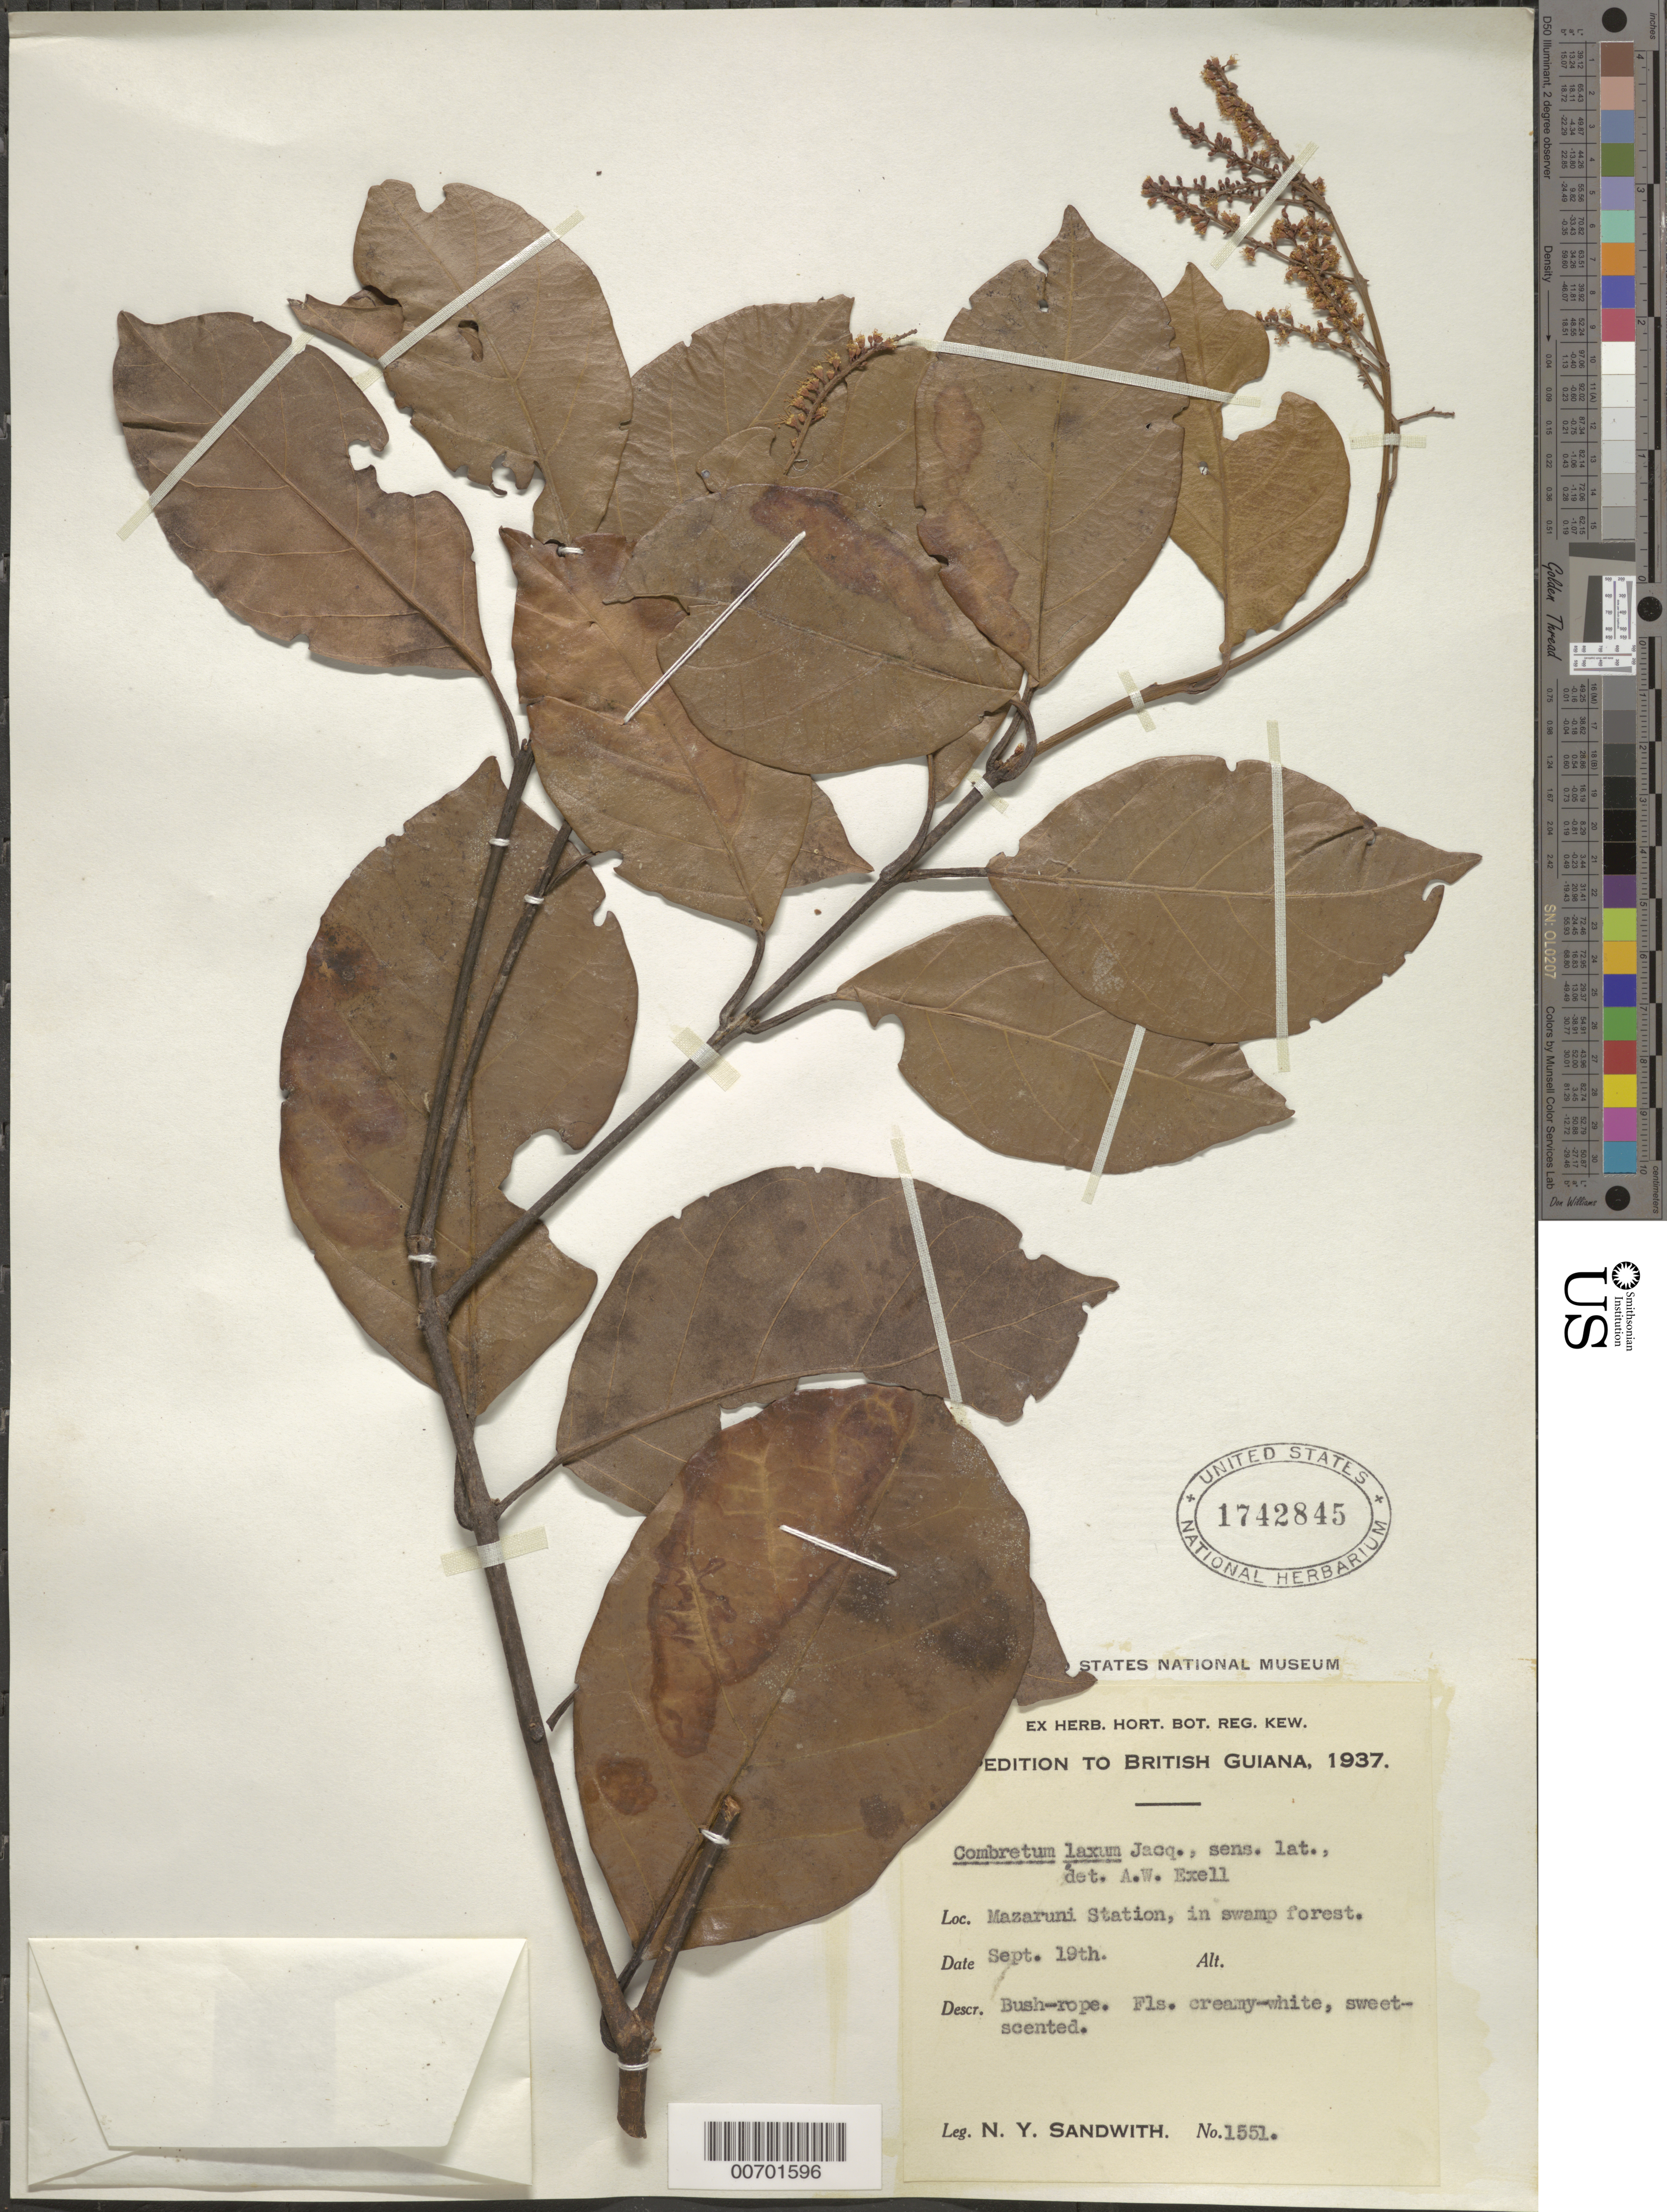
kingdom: Plantae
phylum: Tracheophyta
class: Magnoliopsida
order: Myrtales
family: Combretaceae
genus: Combretum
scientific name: Combretum laxum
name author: Jacq.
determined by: Exell, A. W.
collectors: N. Y. Sandwith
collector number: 1551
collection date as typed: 19-Sep-37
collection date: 1937-09-19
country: Guyana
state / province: Cuyuni-Mazaruni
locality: Mazaruni Station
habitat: Swamp forest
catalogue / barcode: US 1742845